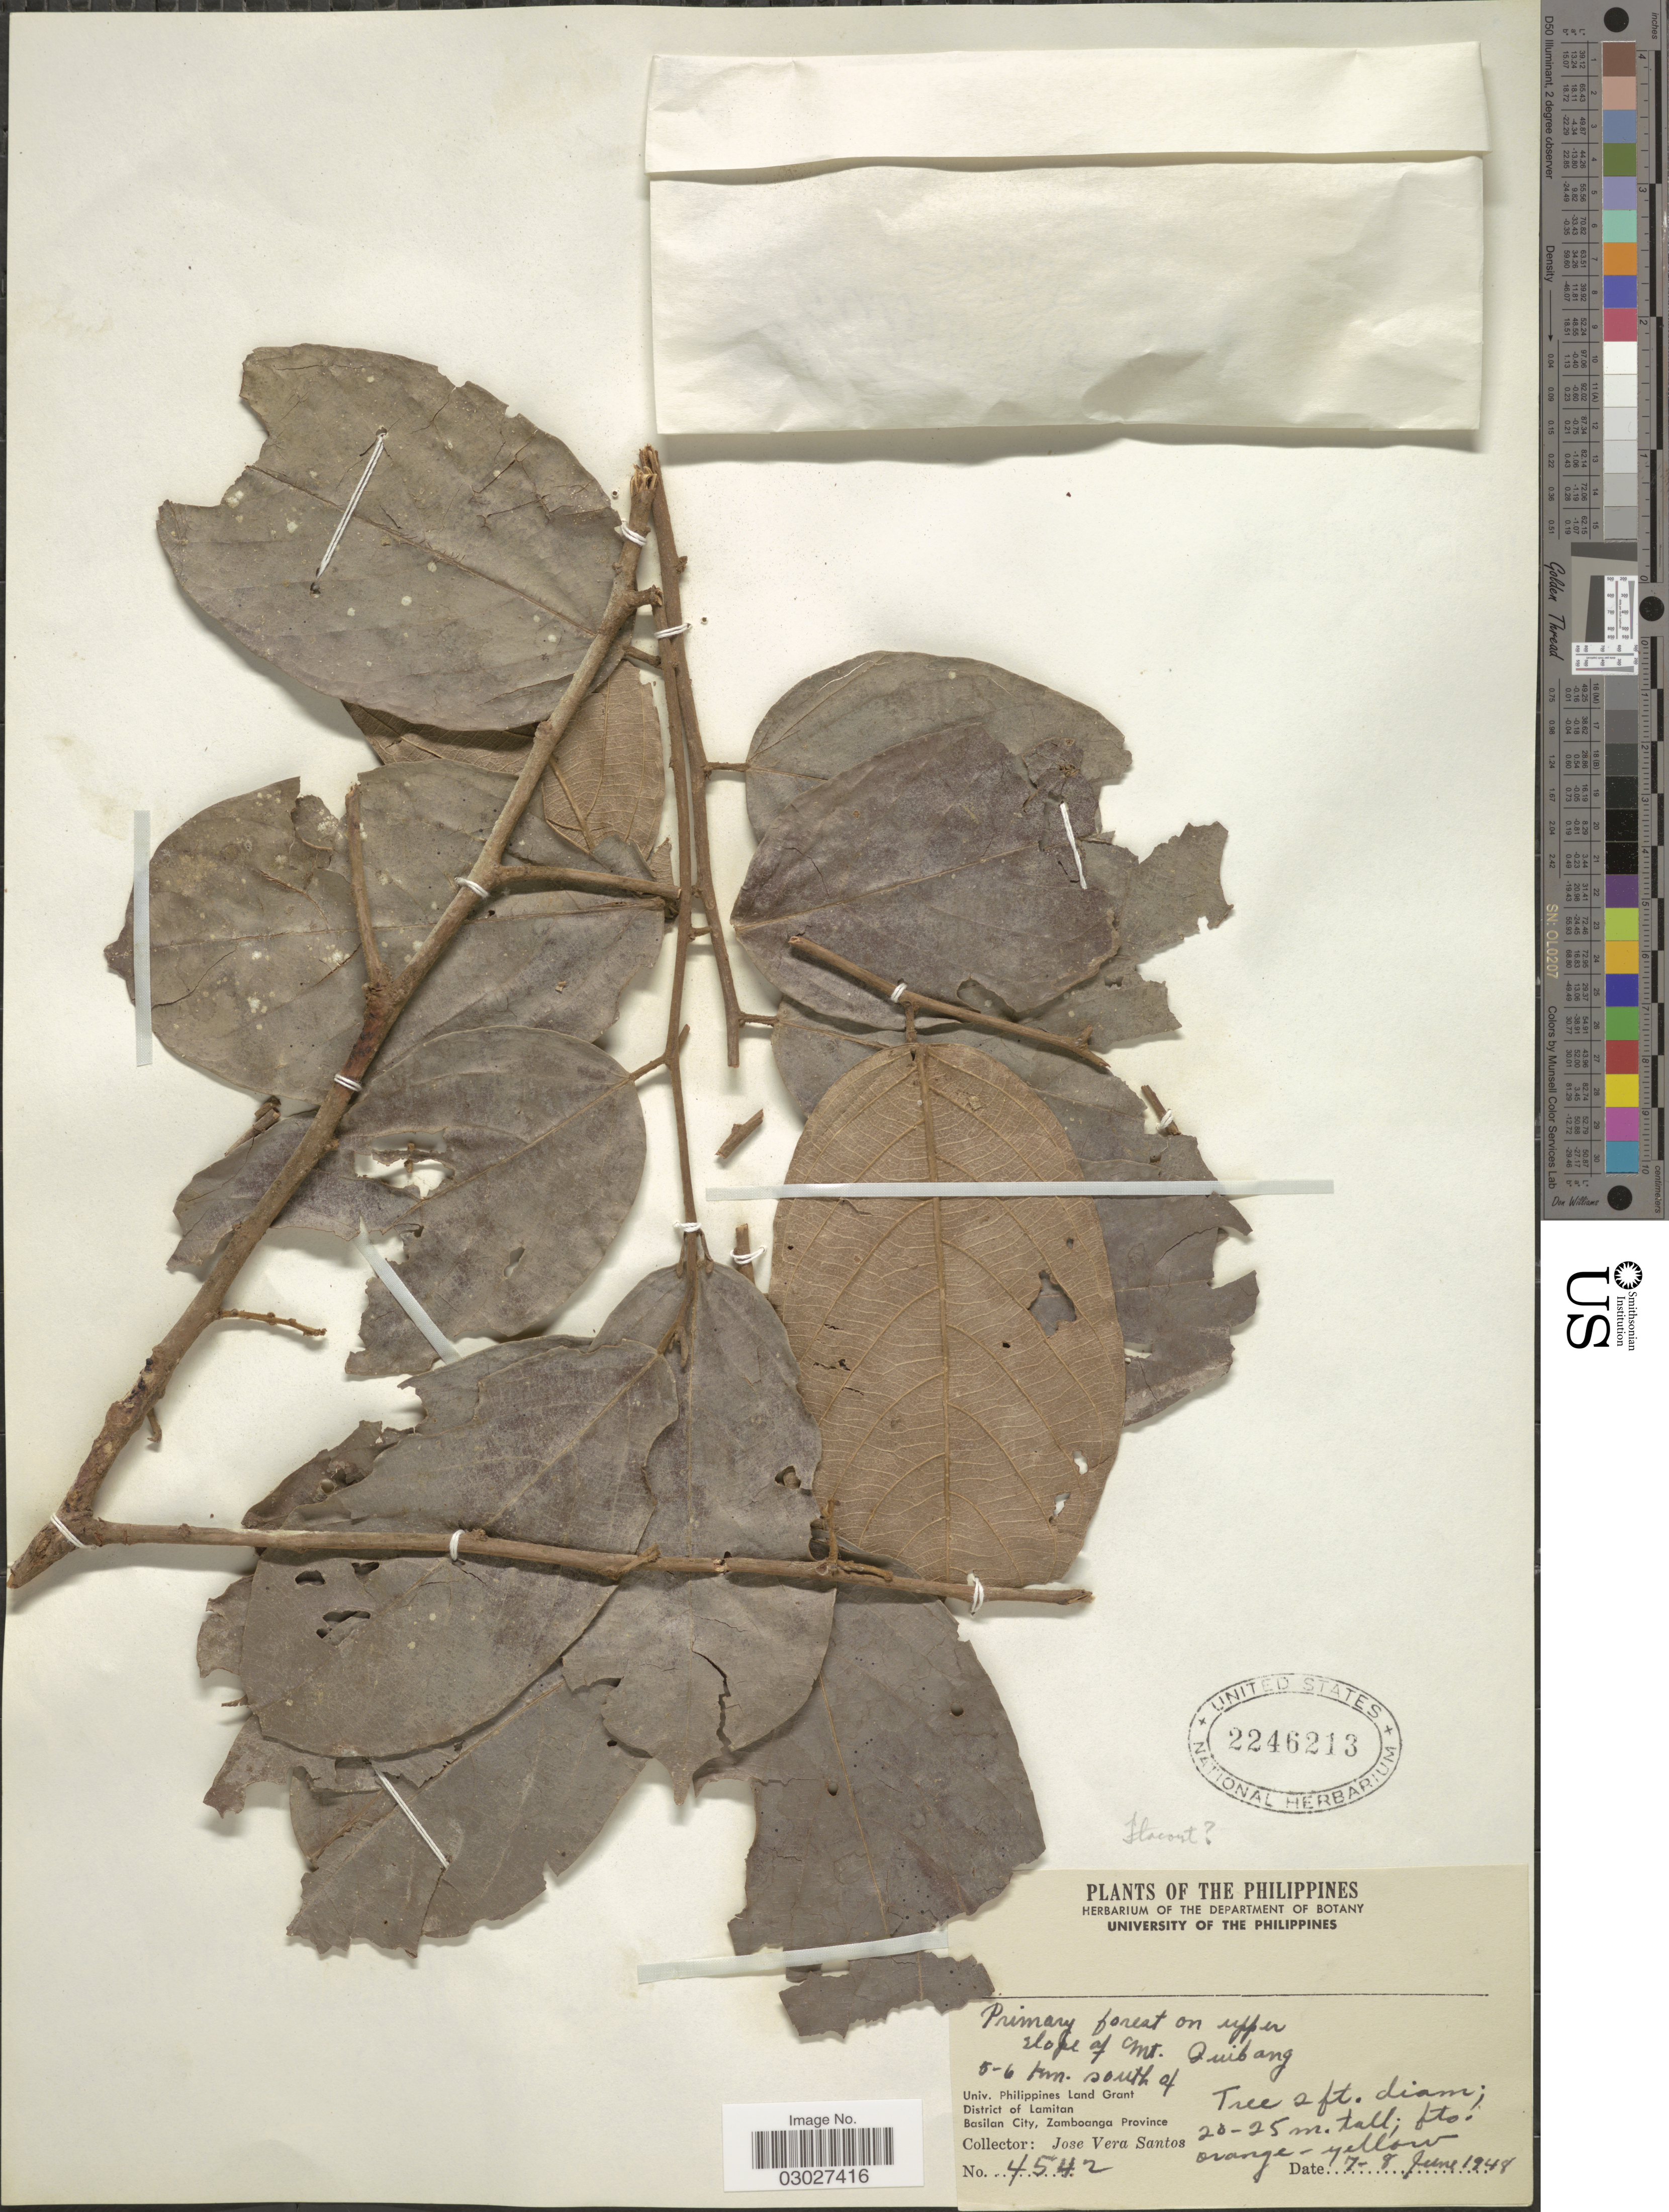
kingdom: Plantae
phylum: Tracheophyta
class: Magnoliopsida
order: Malpighiales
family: Phyllanthaceae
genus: Aporosa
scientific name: Aporosa basilanensis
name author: Merr.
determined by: Schot, A. M.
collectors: J. Santos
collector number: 4542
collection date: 1948-06-07/1948-06-08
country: Philippines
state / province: Muslim Mindanao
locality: Primary forest on upper slope of Mt. Quibang 5-6 km south of District of Lamitan. Basilan City, Zamboanga Province.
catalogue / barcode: US 2246213